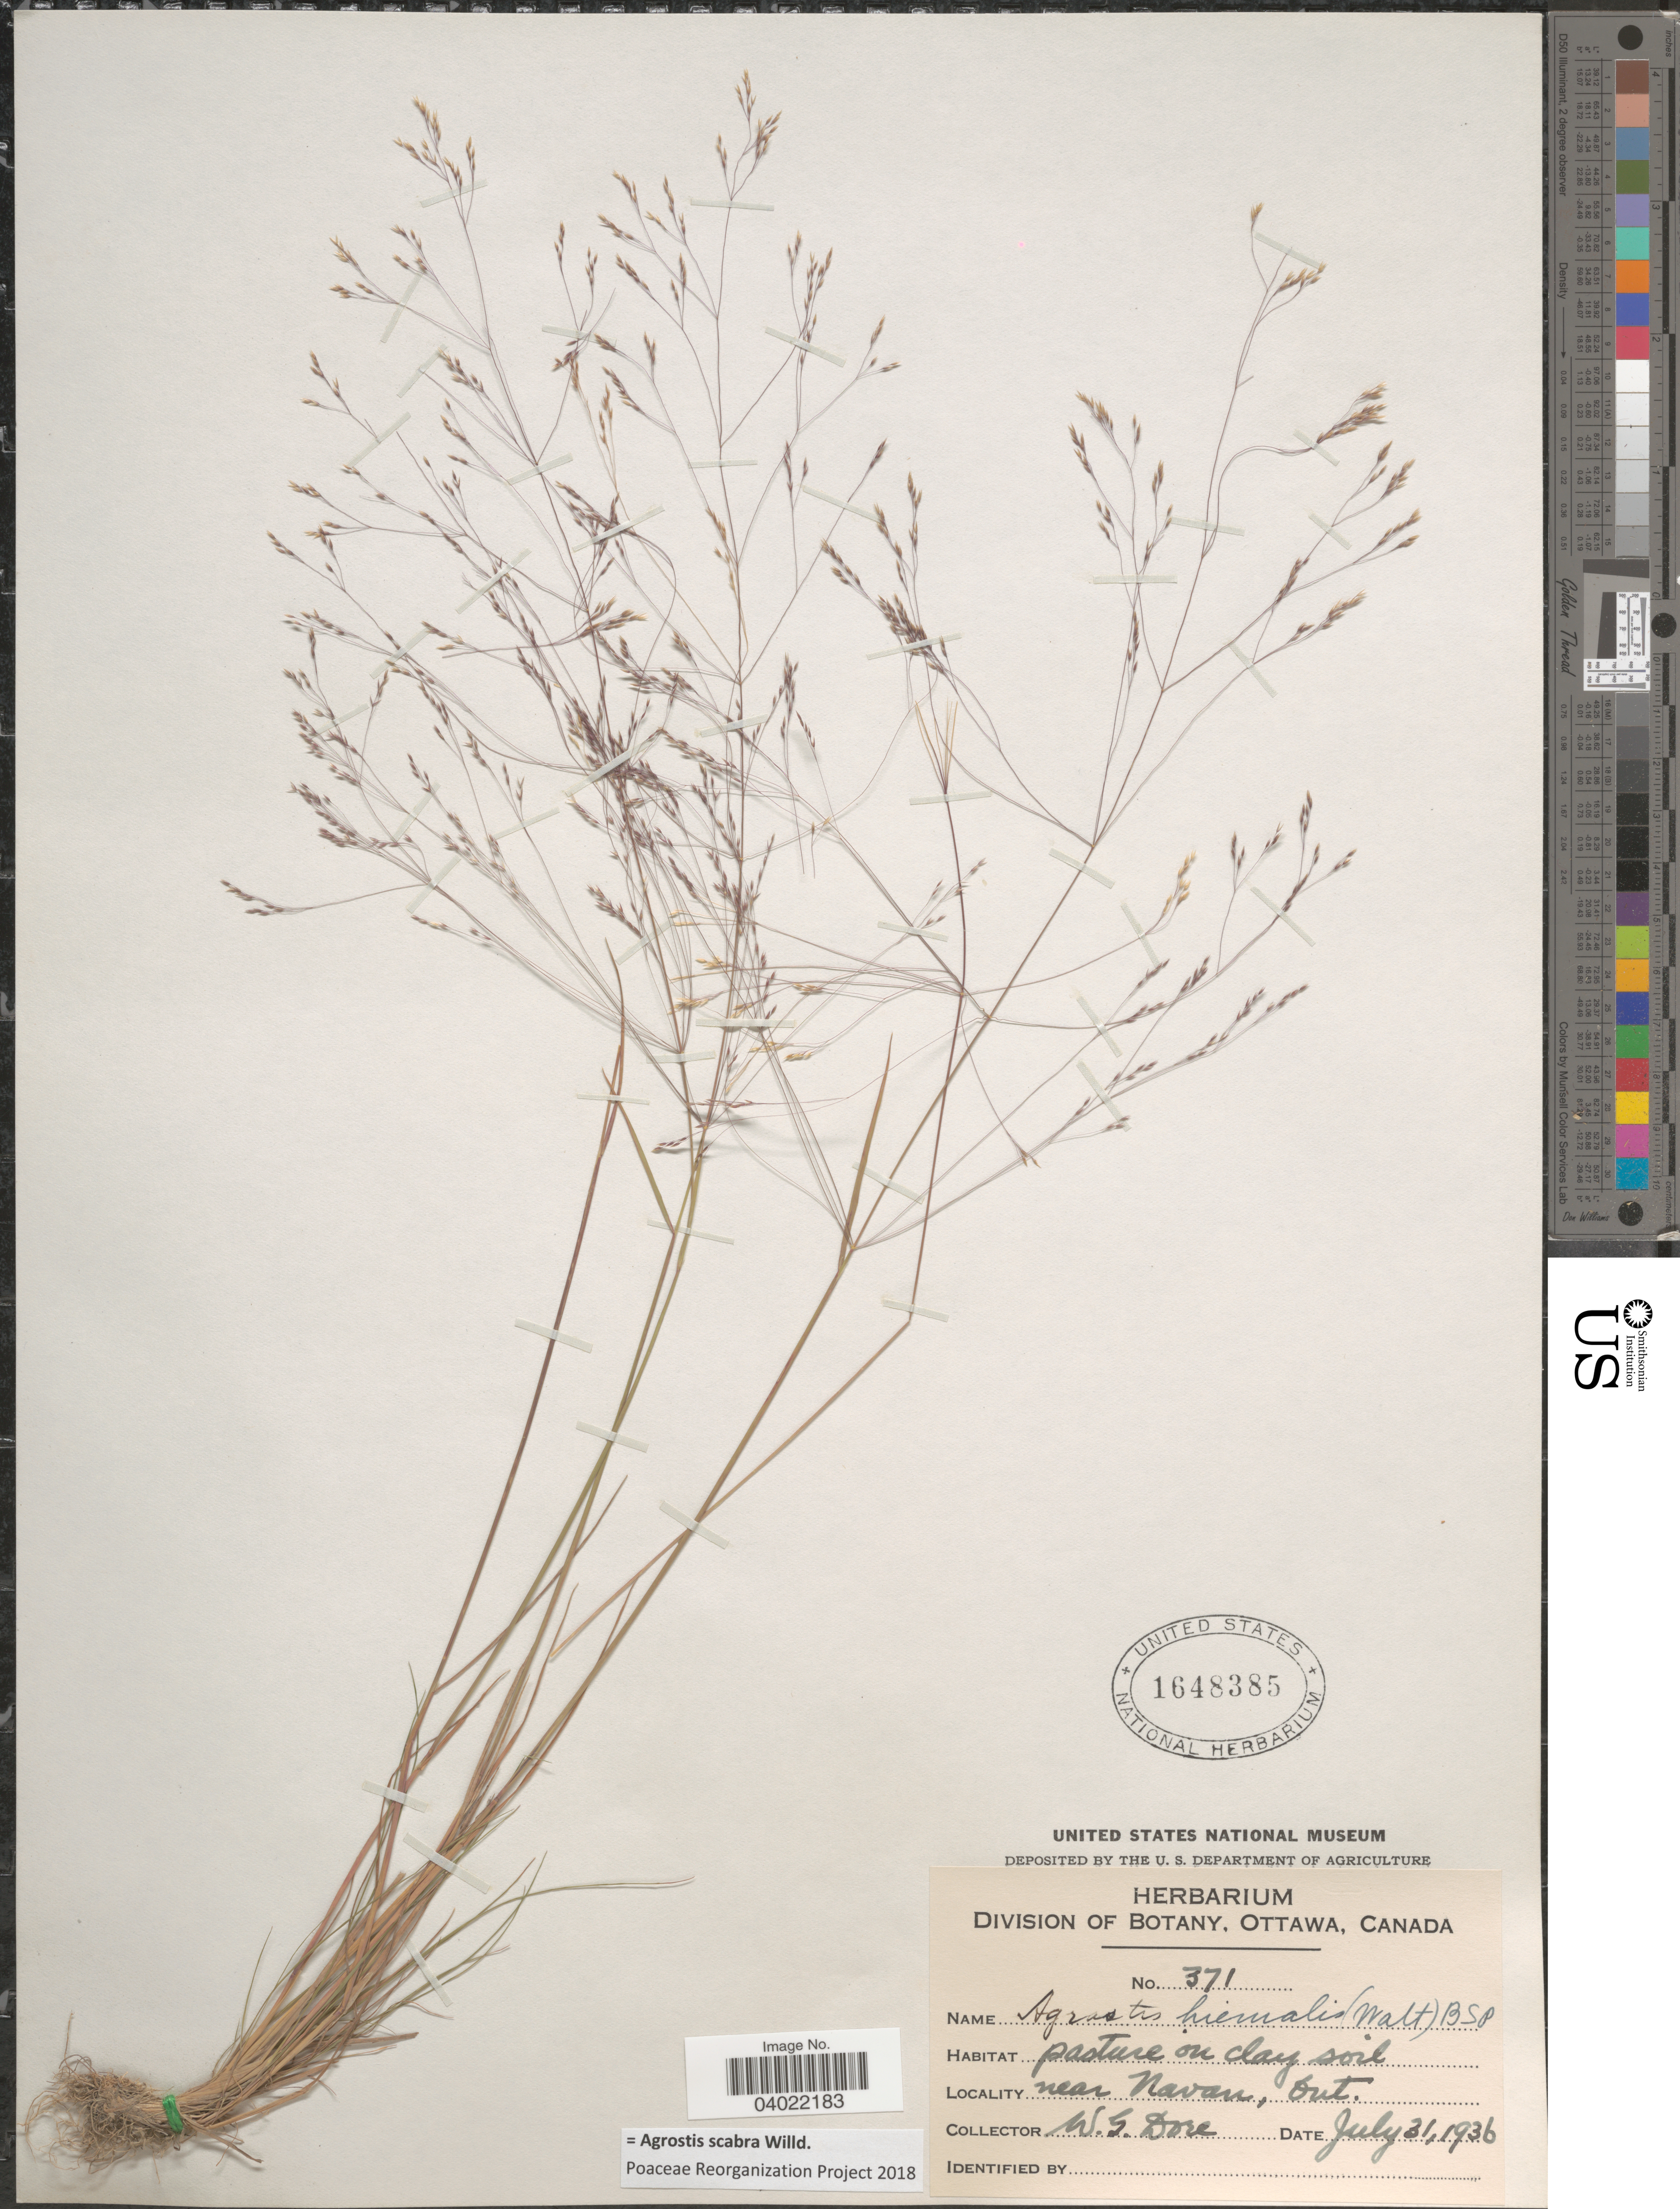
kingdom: Plantae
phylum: Tracheophyta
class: Liliopsida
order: Poales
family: Poaceae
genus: Agrostis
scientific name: Agrostis scabra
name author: Willd.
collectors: W. Dore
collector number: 371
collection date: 1936-07-31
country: Canada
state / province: Ontario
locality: Near Navan.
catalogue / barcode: US 1648385